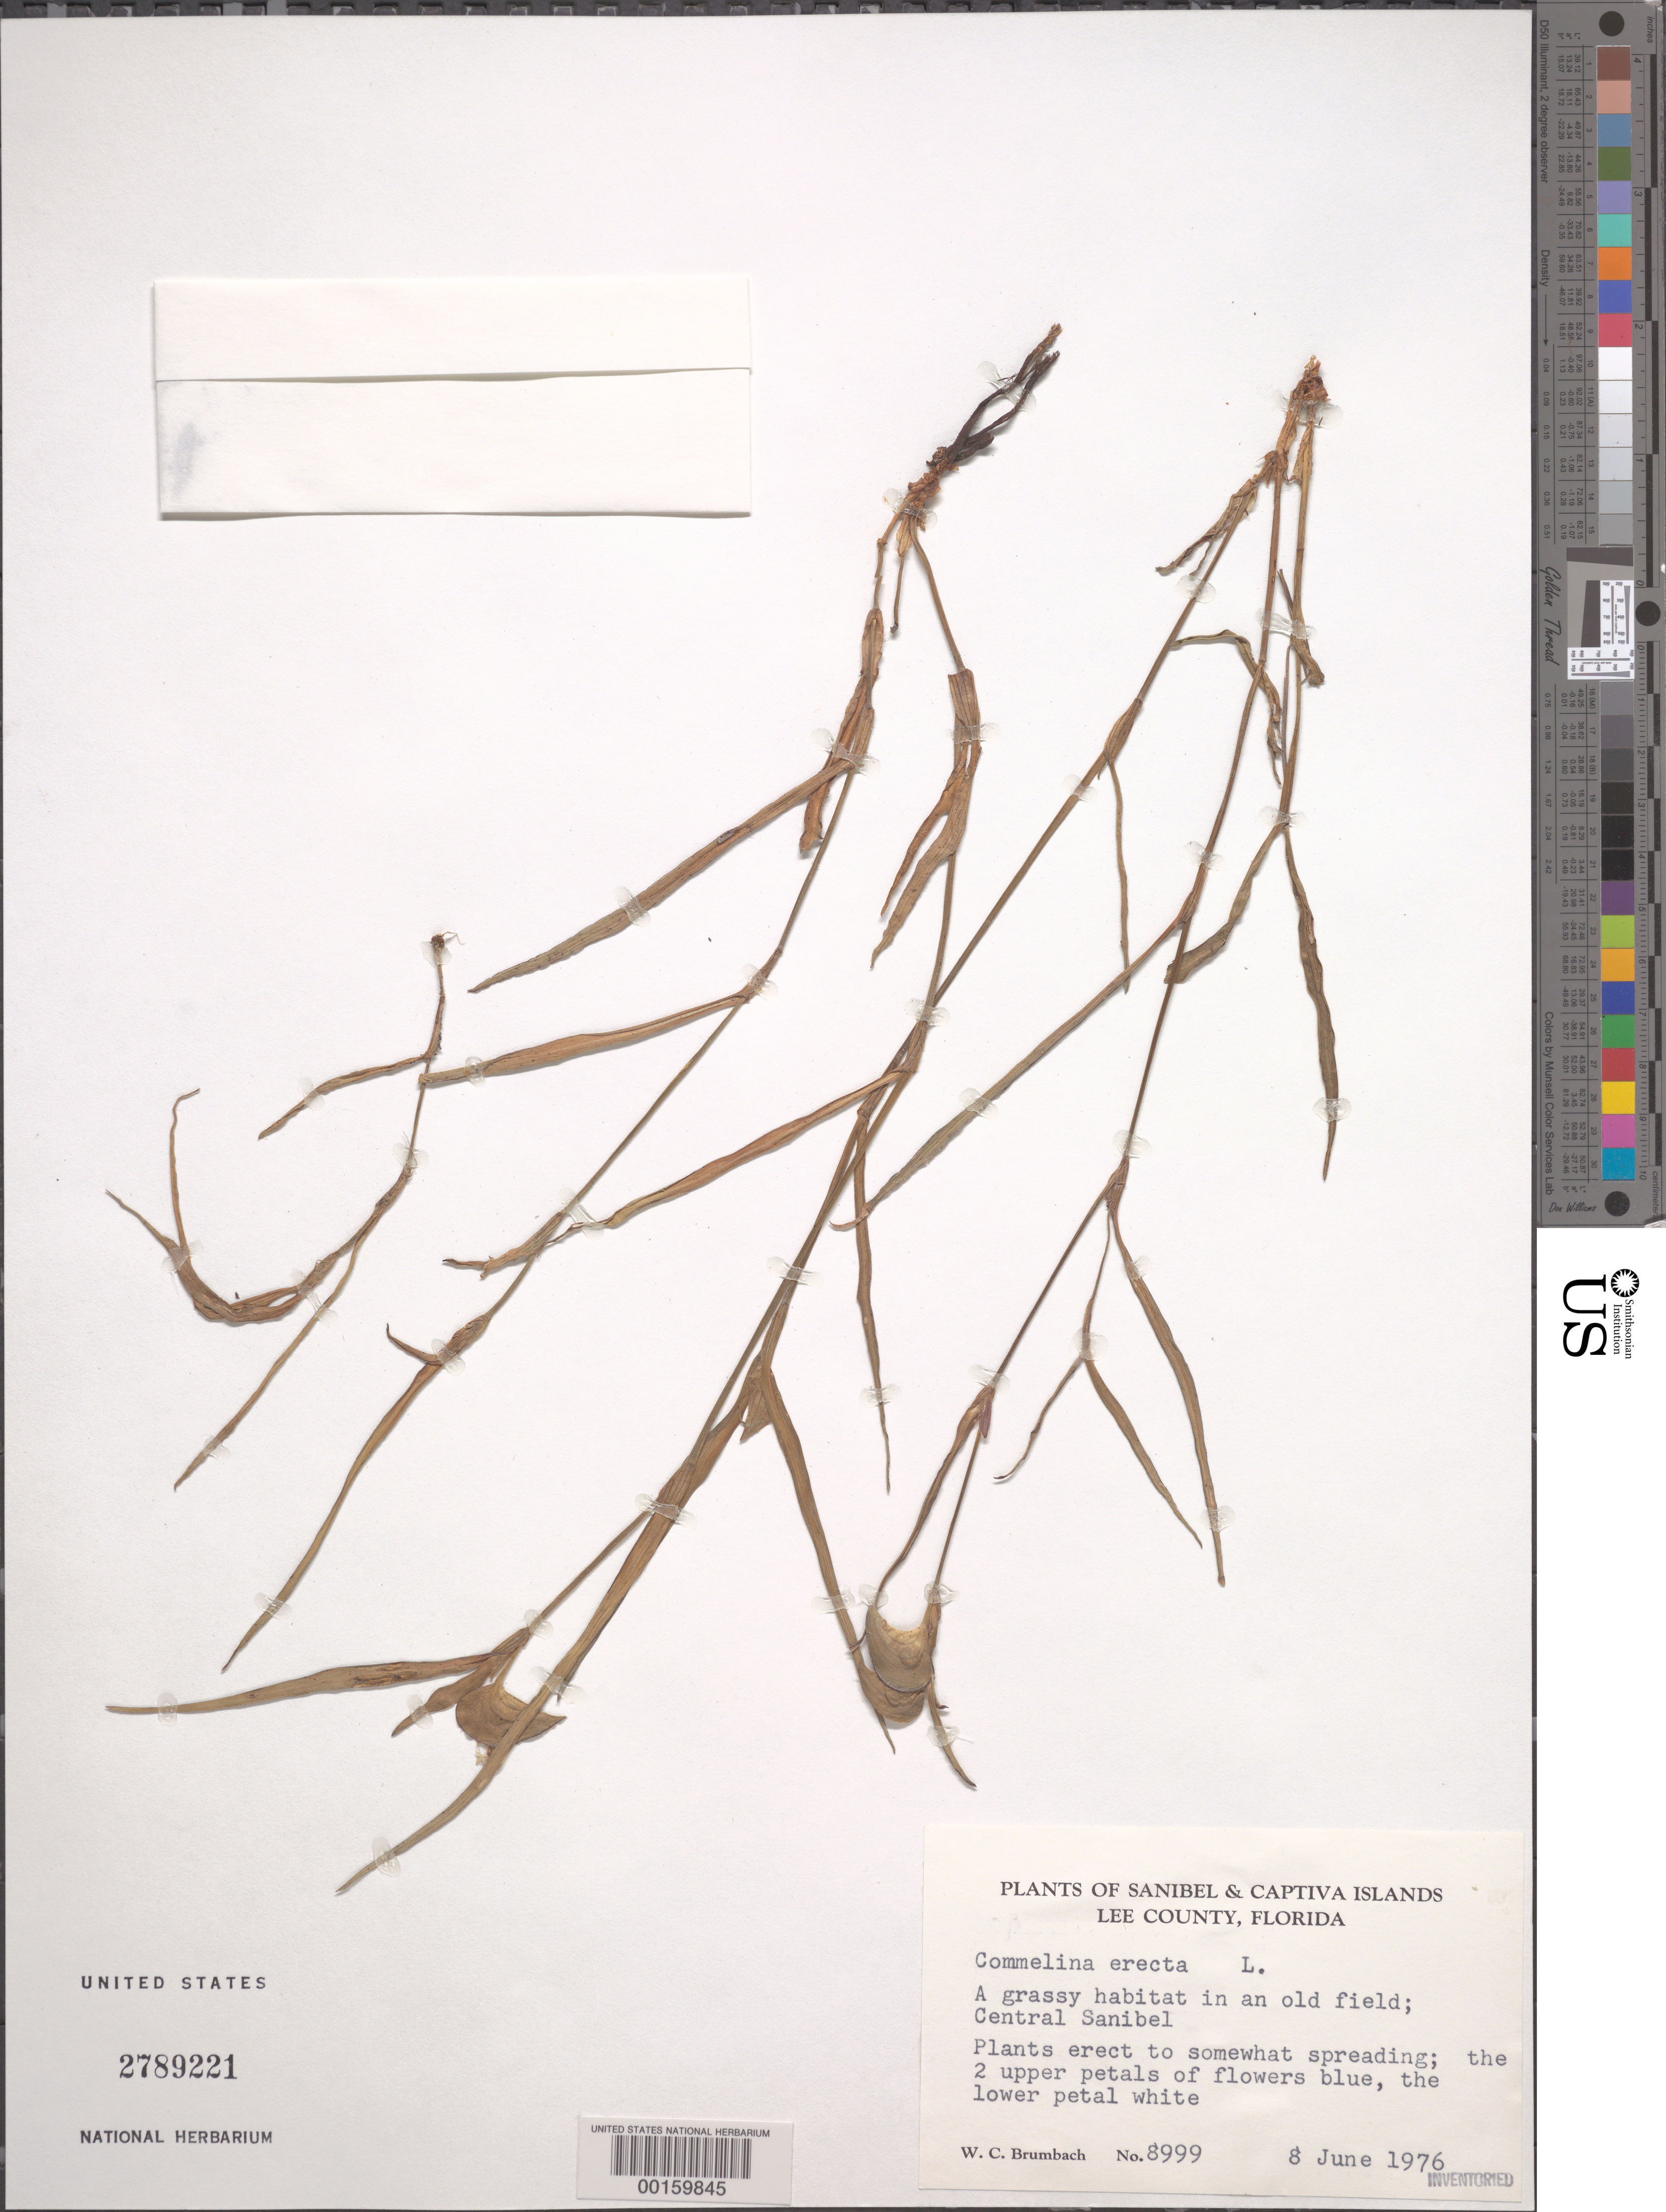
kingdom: Plantae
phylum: Tracheophyta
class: Liliopsida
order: Commelinales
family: Commelinaceae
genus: Commelina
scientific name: Commelina erecta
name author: L.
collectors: W. C. Brumbach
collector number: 8999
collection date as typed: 08 Jun 1976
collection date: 1976-06-08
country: United States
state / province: Florida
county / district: Lee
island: Sanibel Island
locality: Central Sanibel Island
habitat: In an old field, grassy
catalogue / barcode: US 2789221